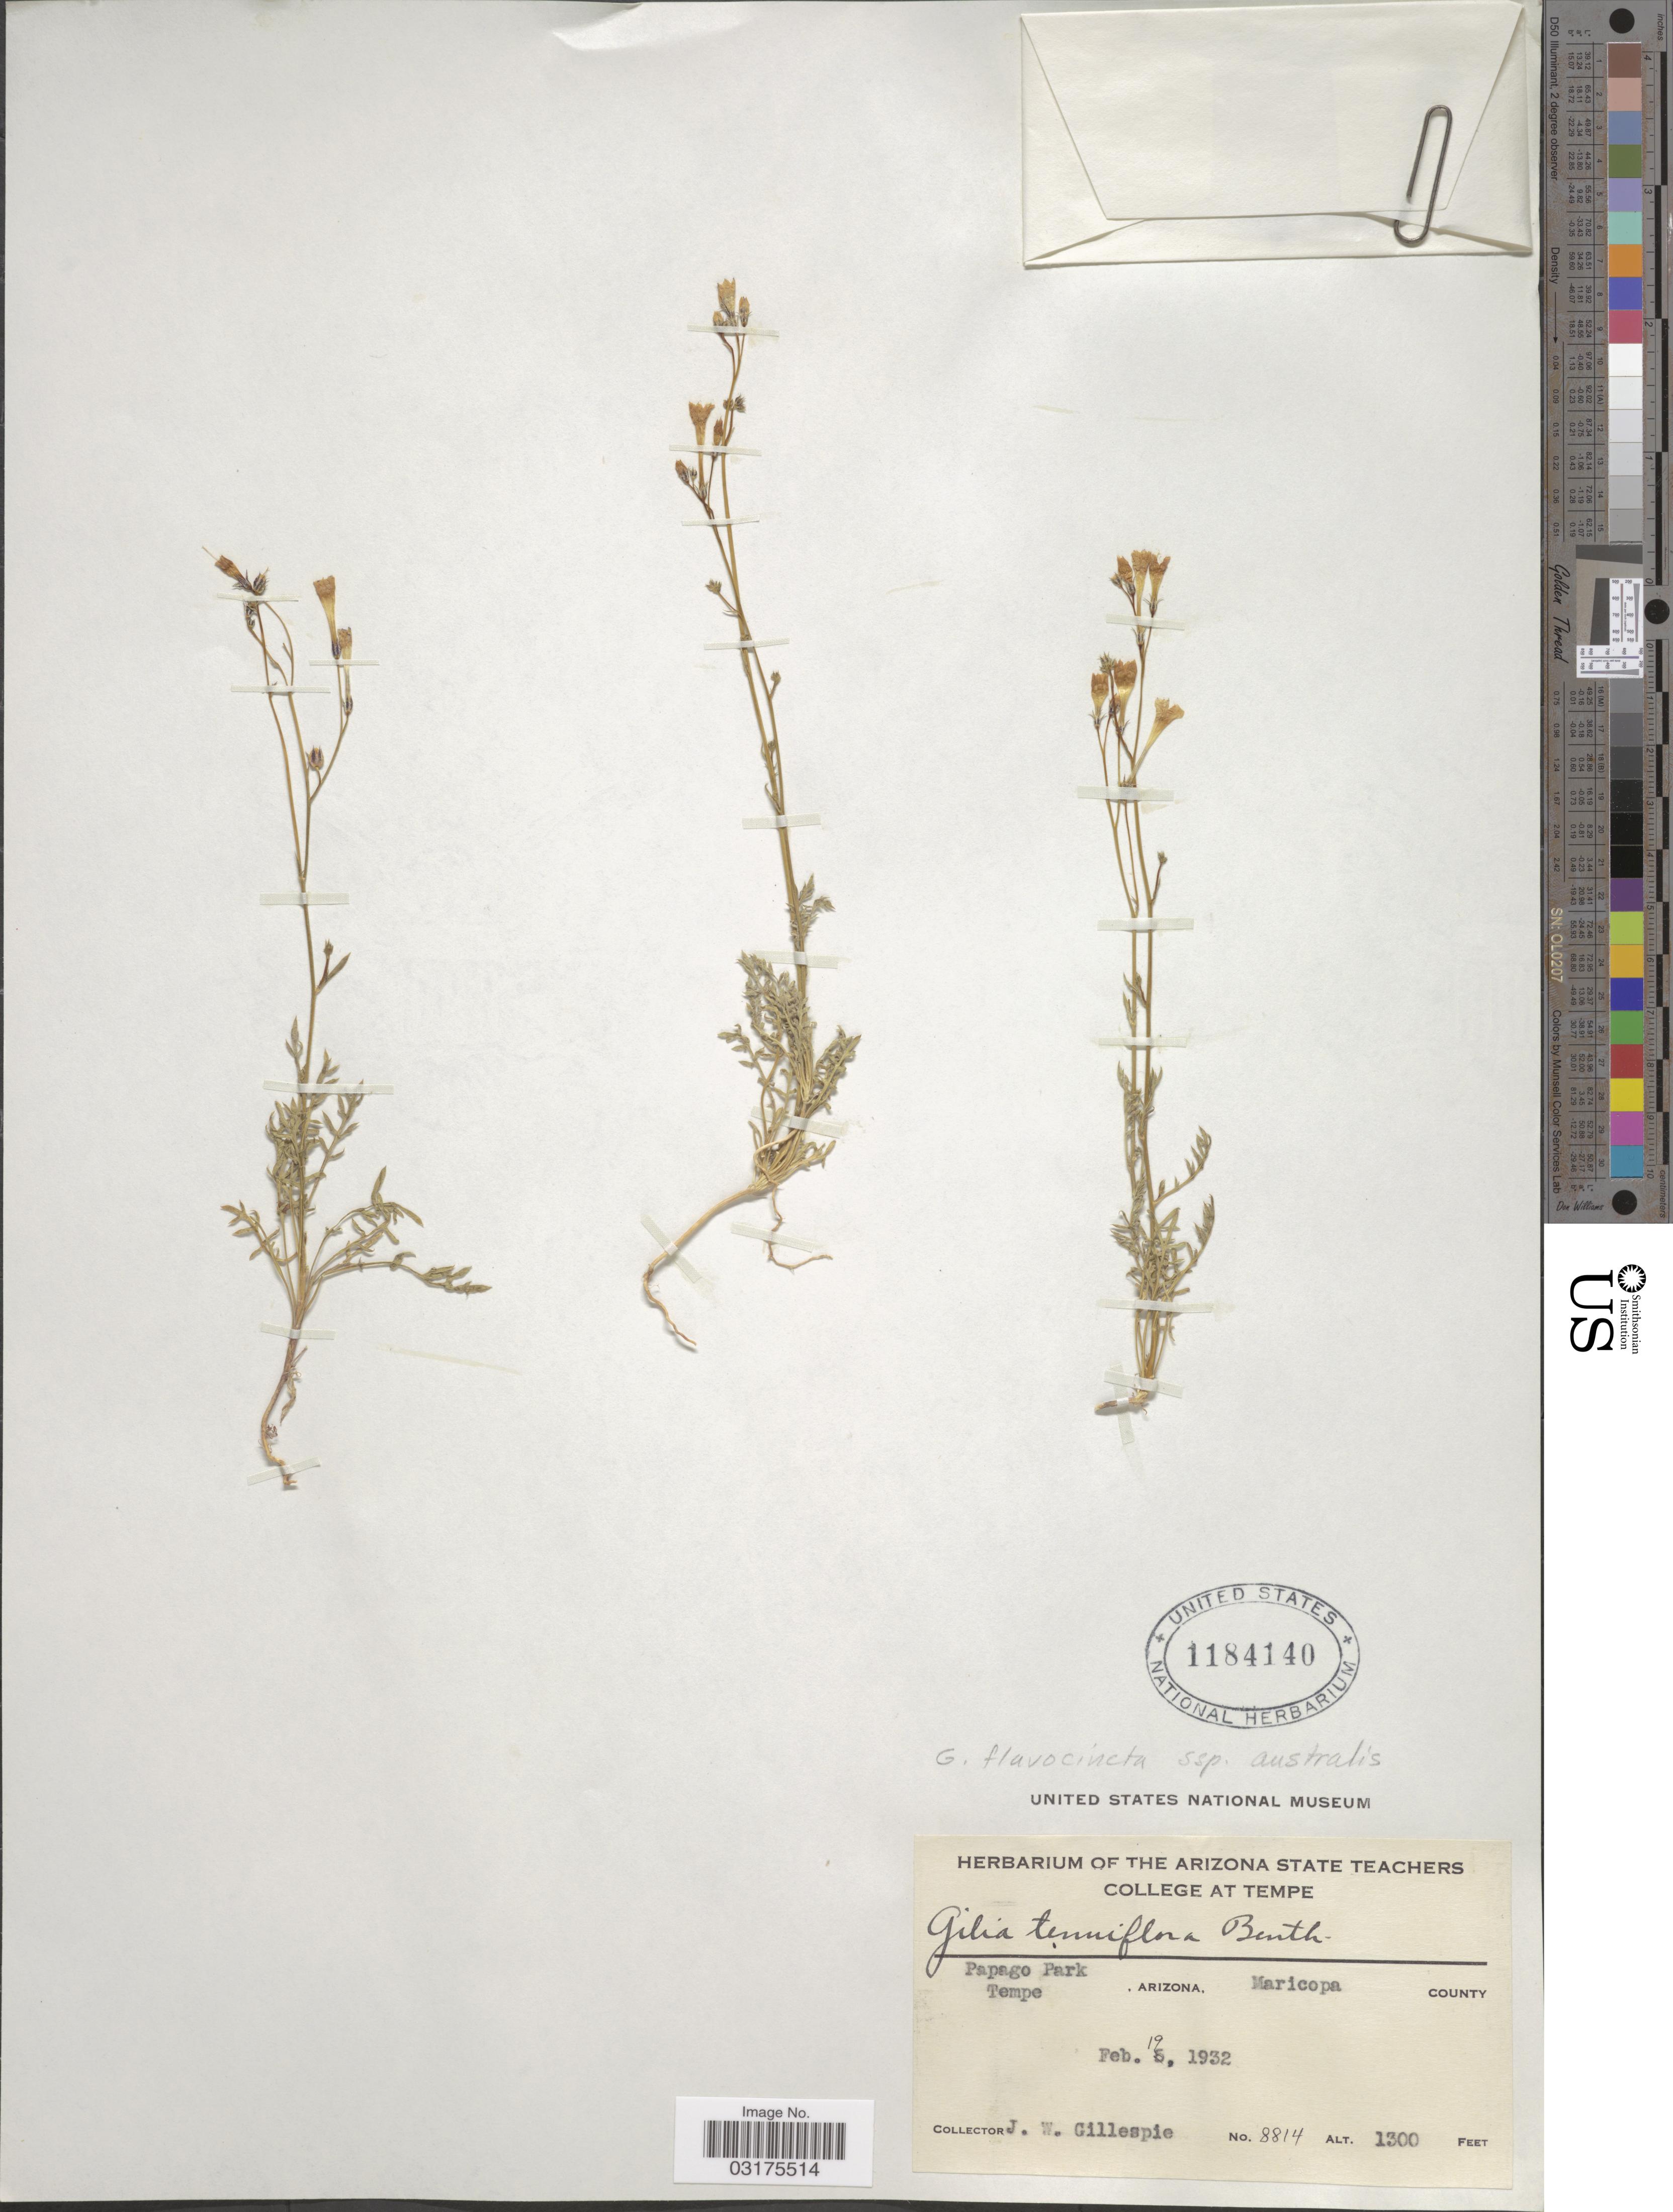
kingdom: Plantae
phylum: Tracheophyta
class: Magnoliopsida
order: Ericales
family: Polemoniaceae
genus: Gilia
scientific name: Gilia flavocincta subsp. australis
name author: A. Nelson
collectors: J. W. Gillespie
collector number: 8814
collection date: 1932-02-19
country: United States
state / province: Arizona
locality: Papago Park, Arizona, Maricopa County, Tempe.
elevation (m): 396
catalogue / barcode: US 1184140